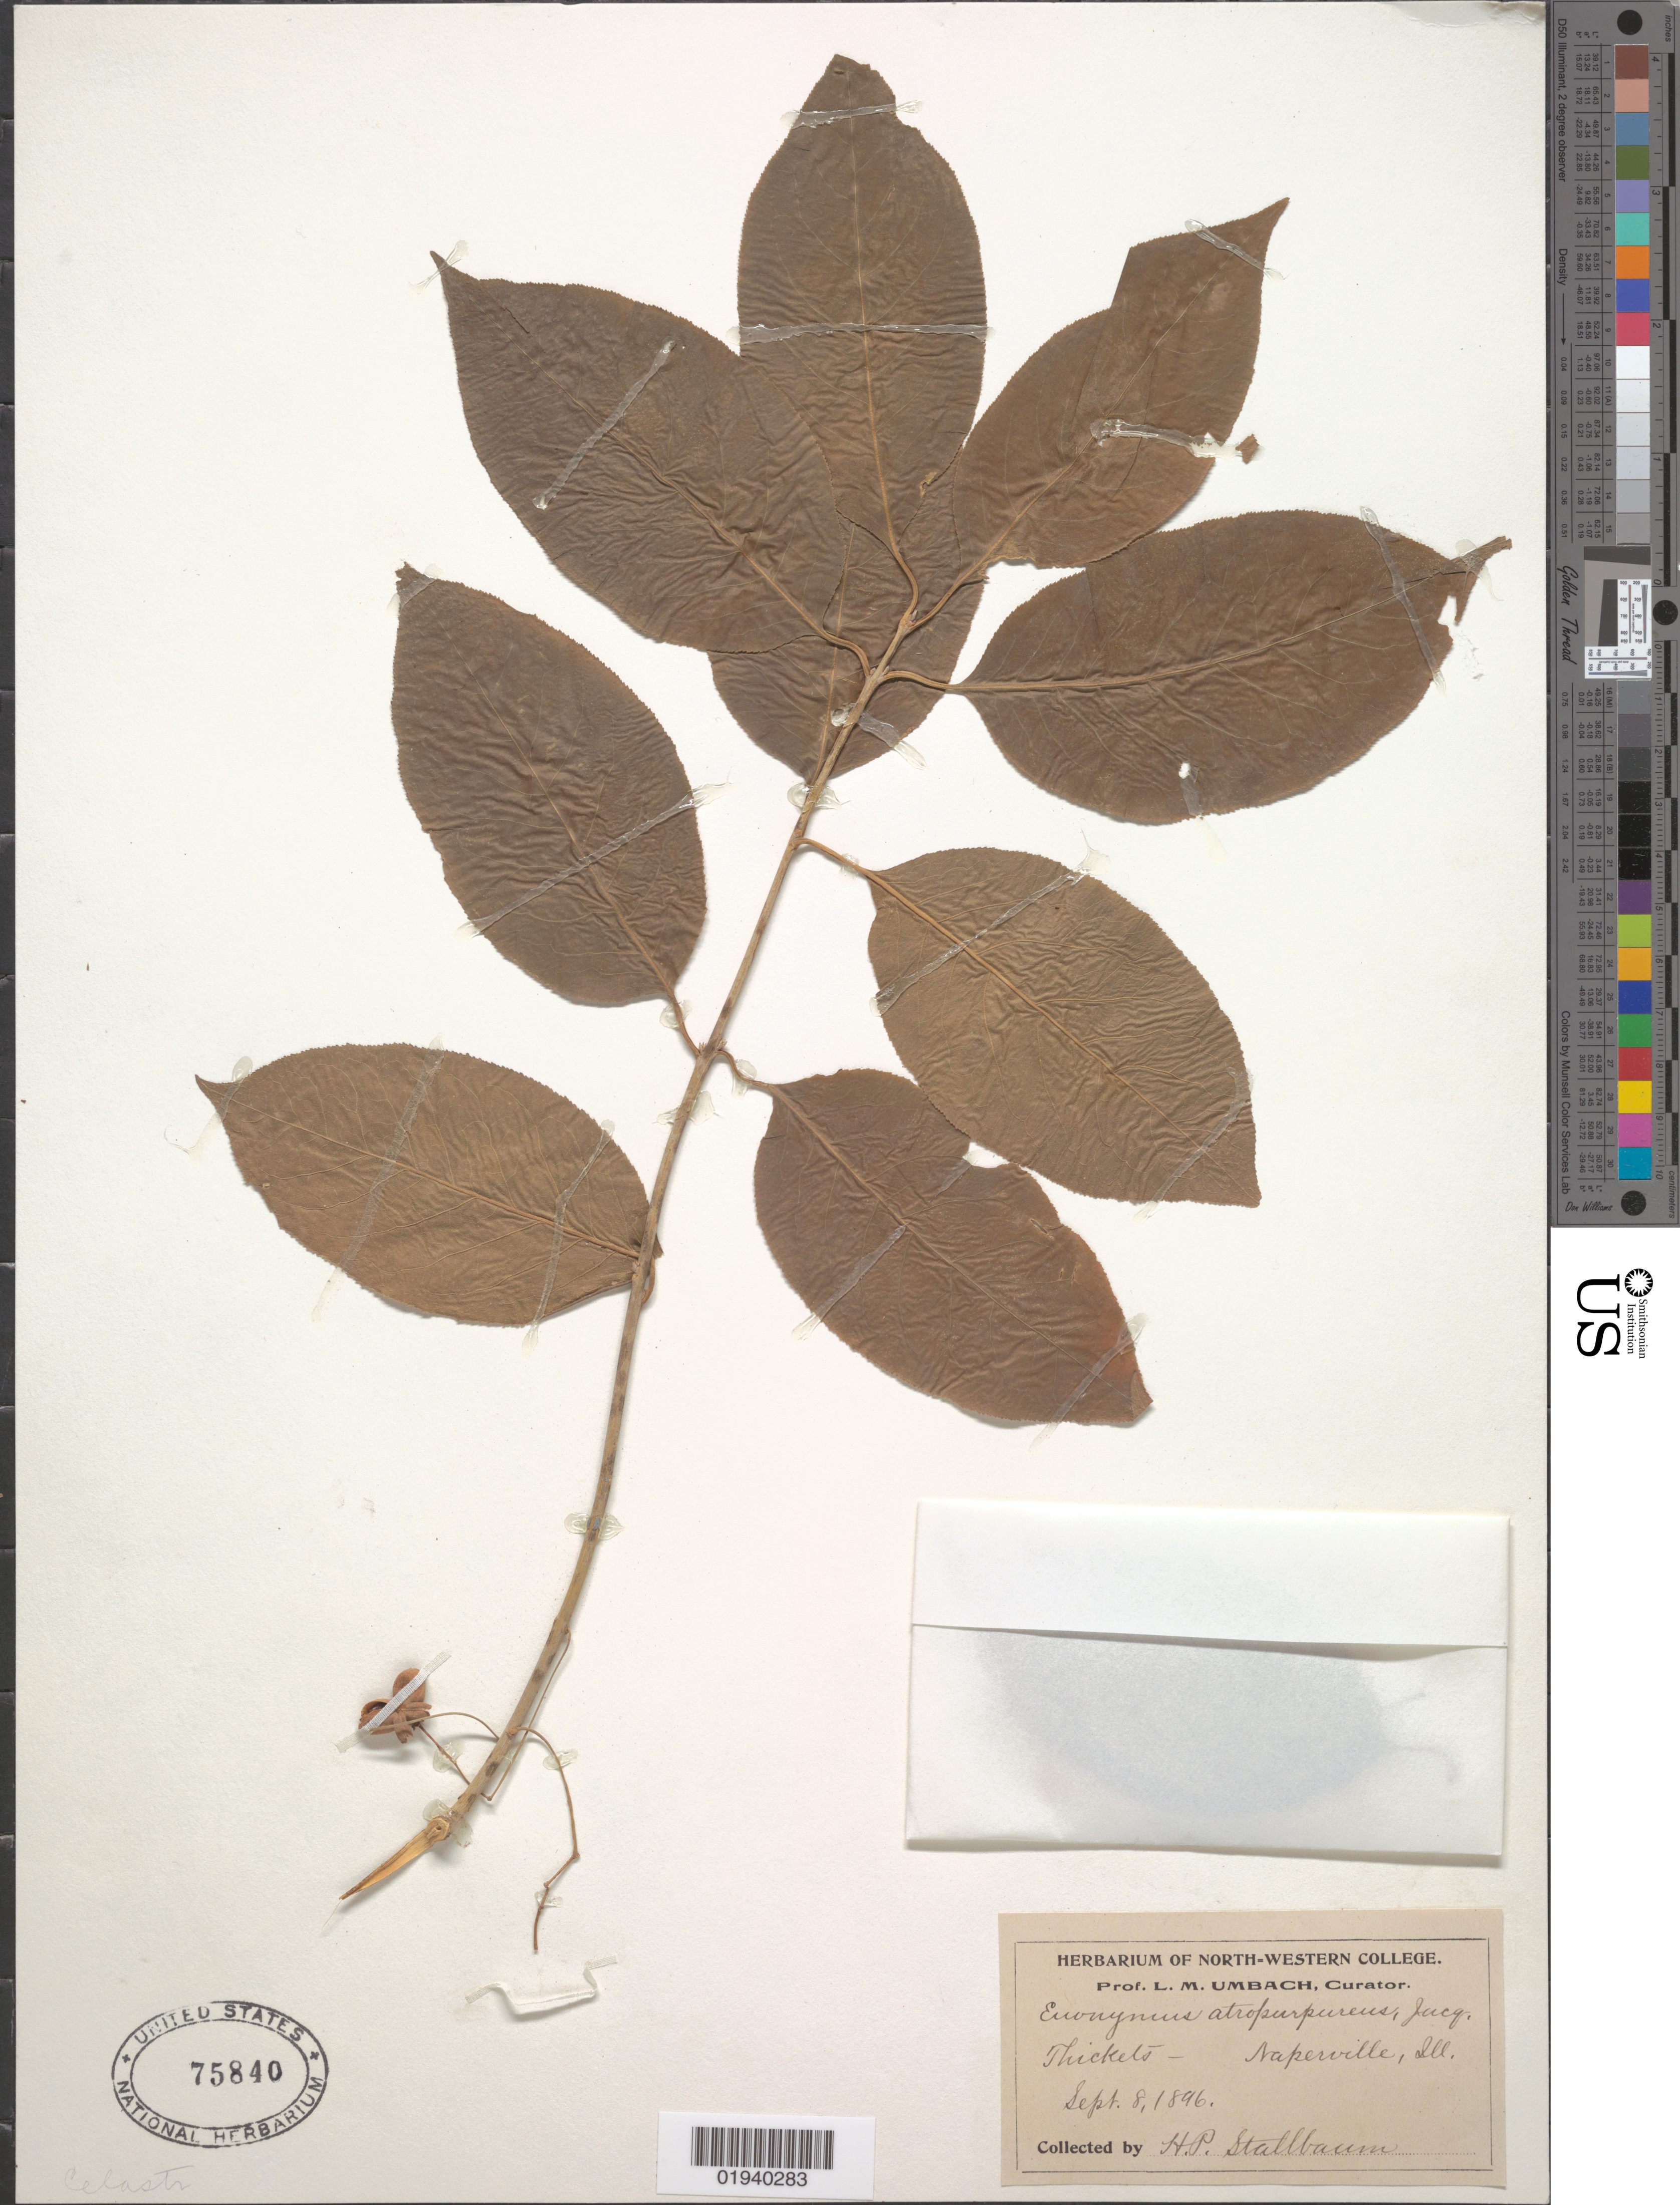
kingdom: Plantae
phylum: Tracheophyta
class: Magnoliopsida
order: Celastrales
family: Celastraceae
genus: Euonymus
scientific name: Euonymus atropurpureus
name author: Jacq.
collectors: H. Stallbaum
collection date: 1896-09-08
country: United States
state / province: Illinois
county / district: Dupage/Will County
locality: Naperville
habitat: Thickets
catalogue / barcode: US 75840